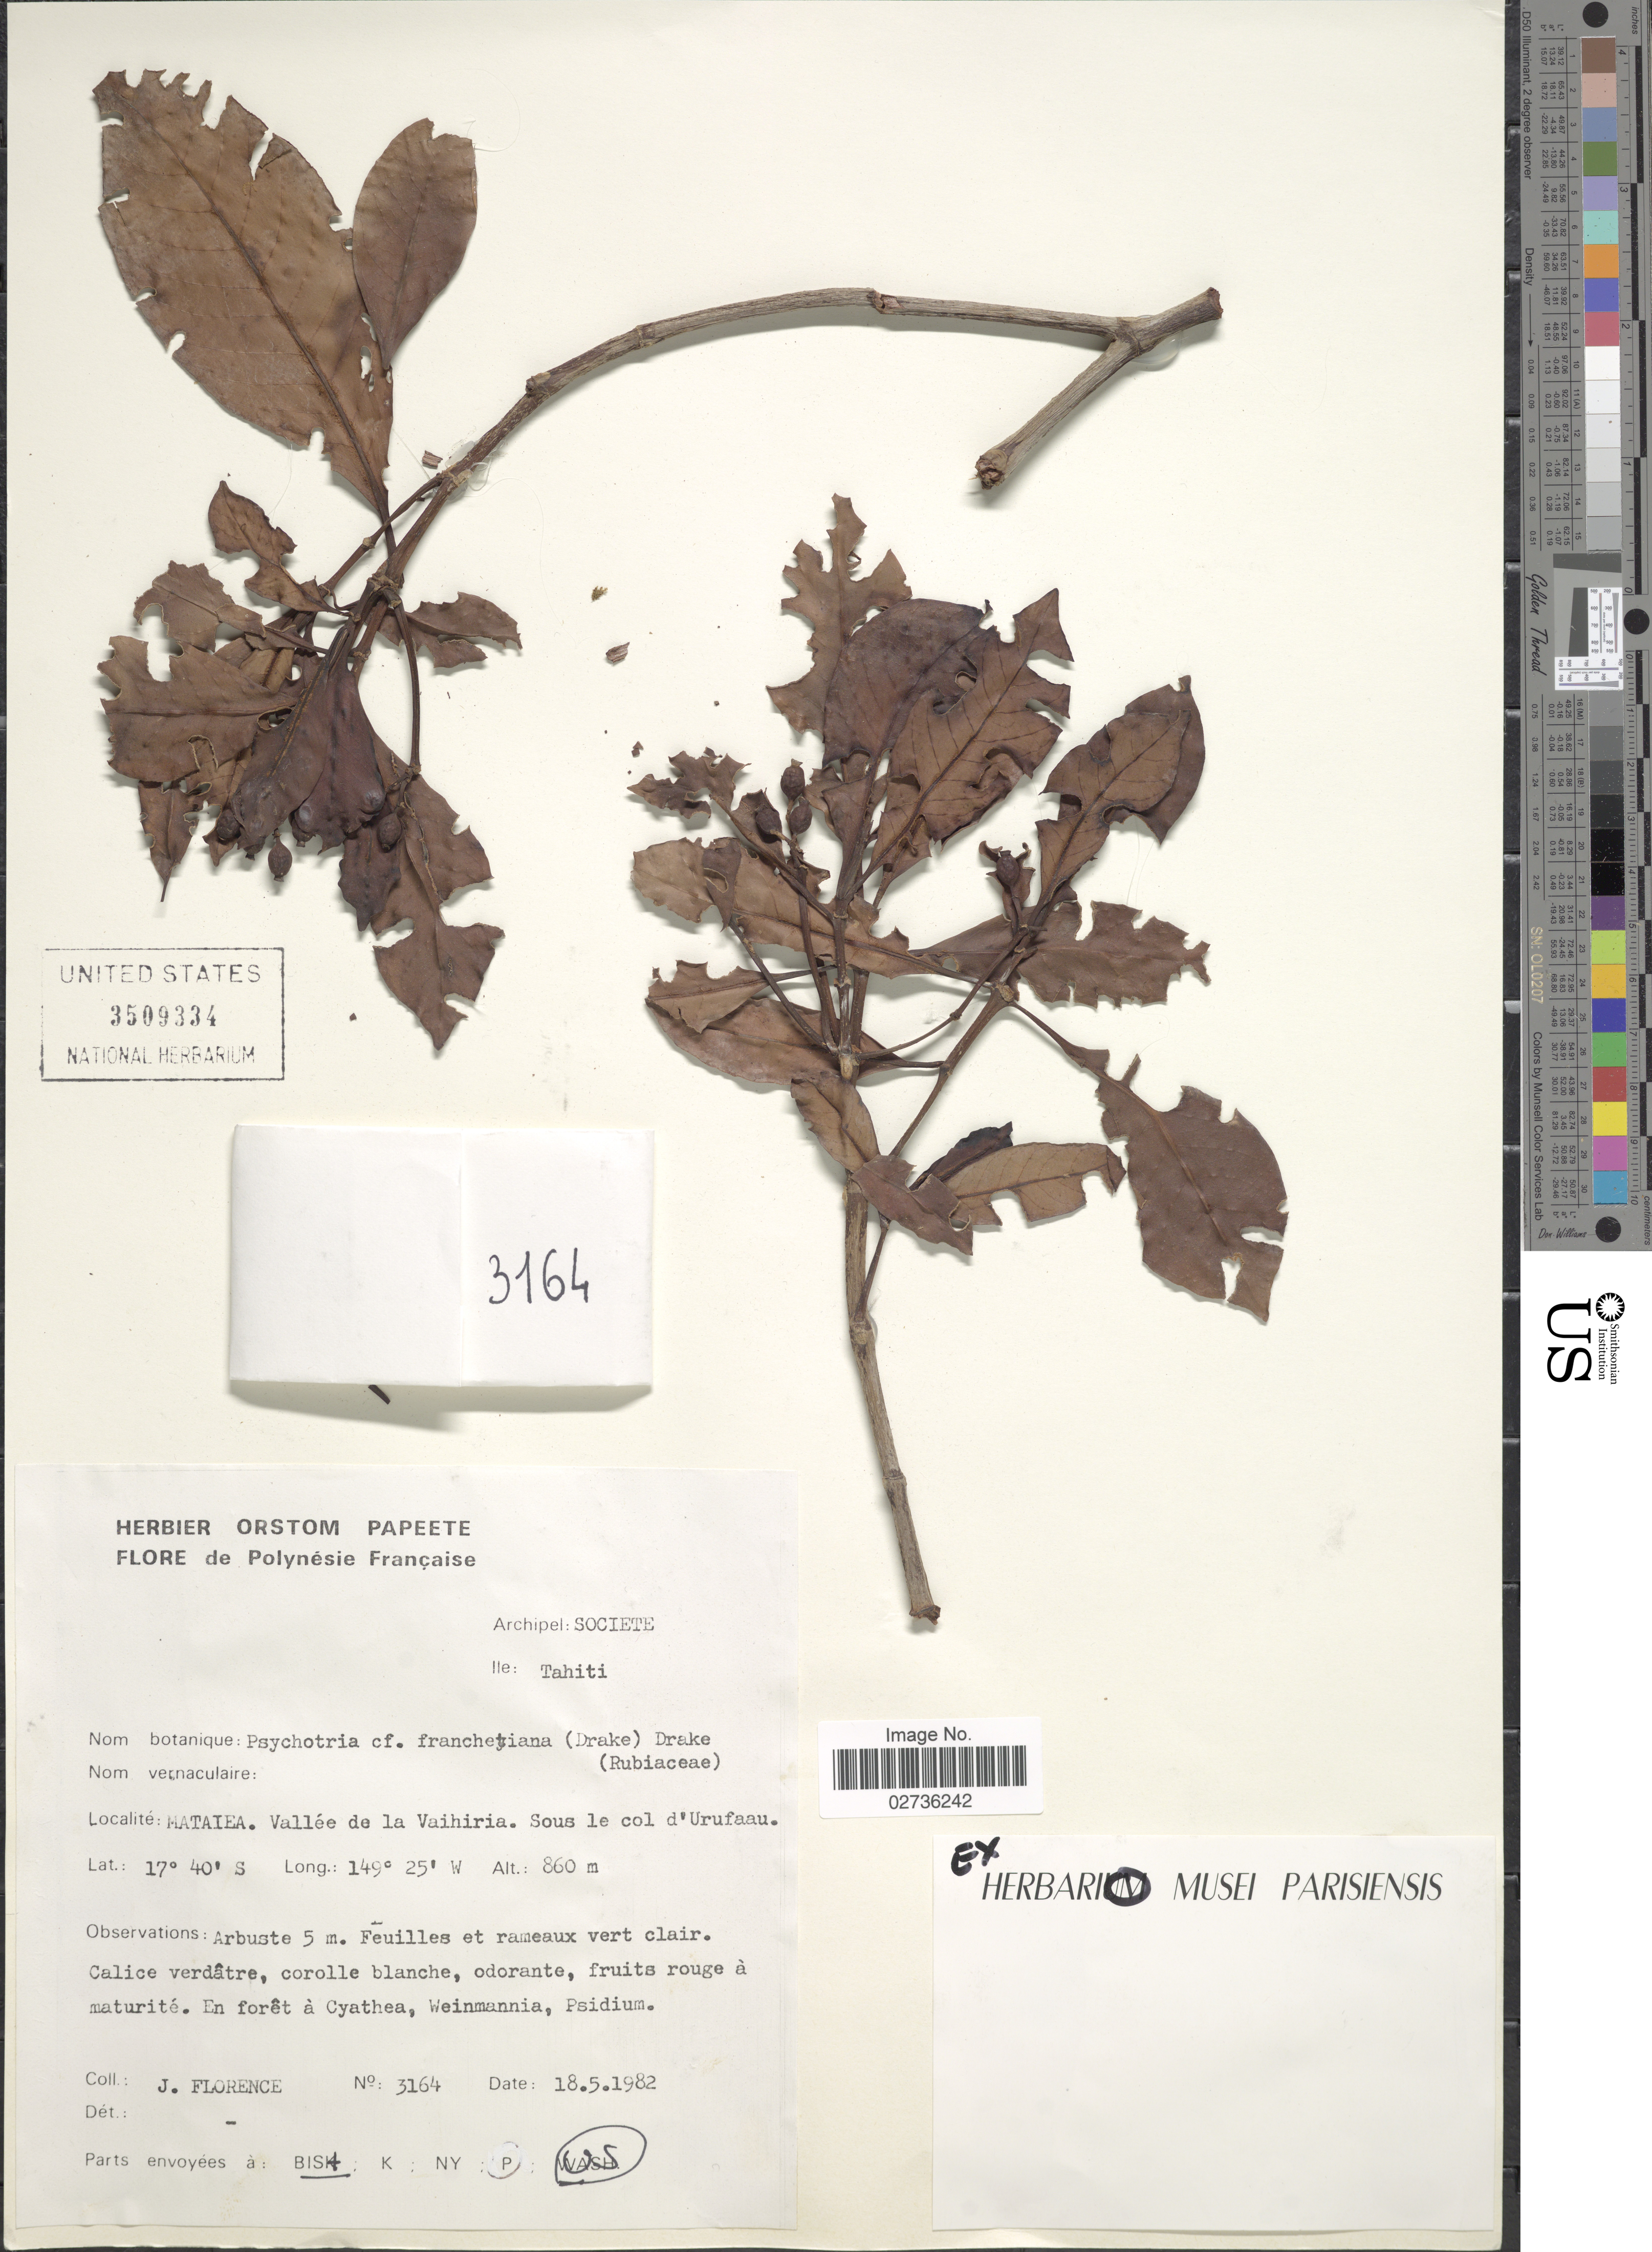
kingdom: Plantae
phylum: Tracheophyta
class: Magnoliopsida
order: Gentianales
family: Rubiaceae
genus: Psychotria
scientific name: Psychotria franchetiana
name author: (Drake) Drake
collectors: J. Florence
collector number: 3164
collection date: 1982-05-18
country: French Polynesia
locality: Archipel: Societe. Ile: Tahiti. Mataiea. Vallée de la Vaihiria. Sous le col d'Urufaau.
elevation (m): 860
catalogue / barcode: US 3509334